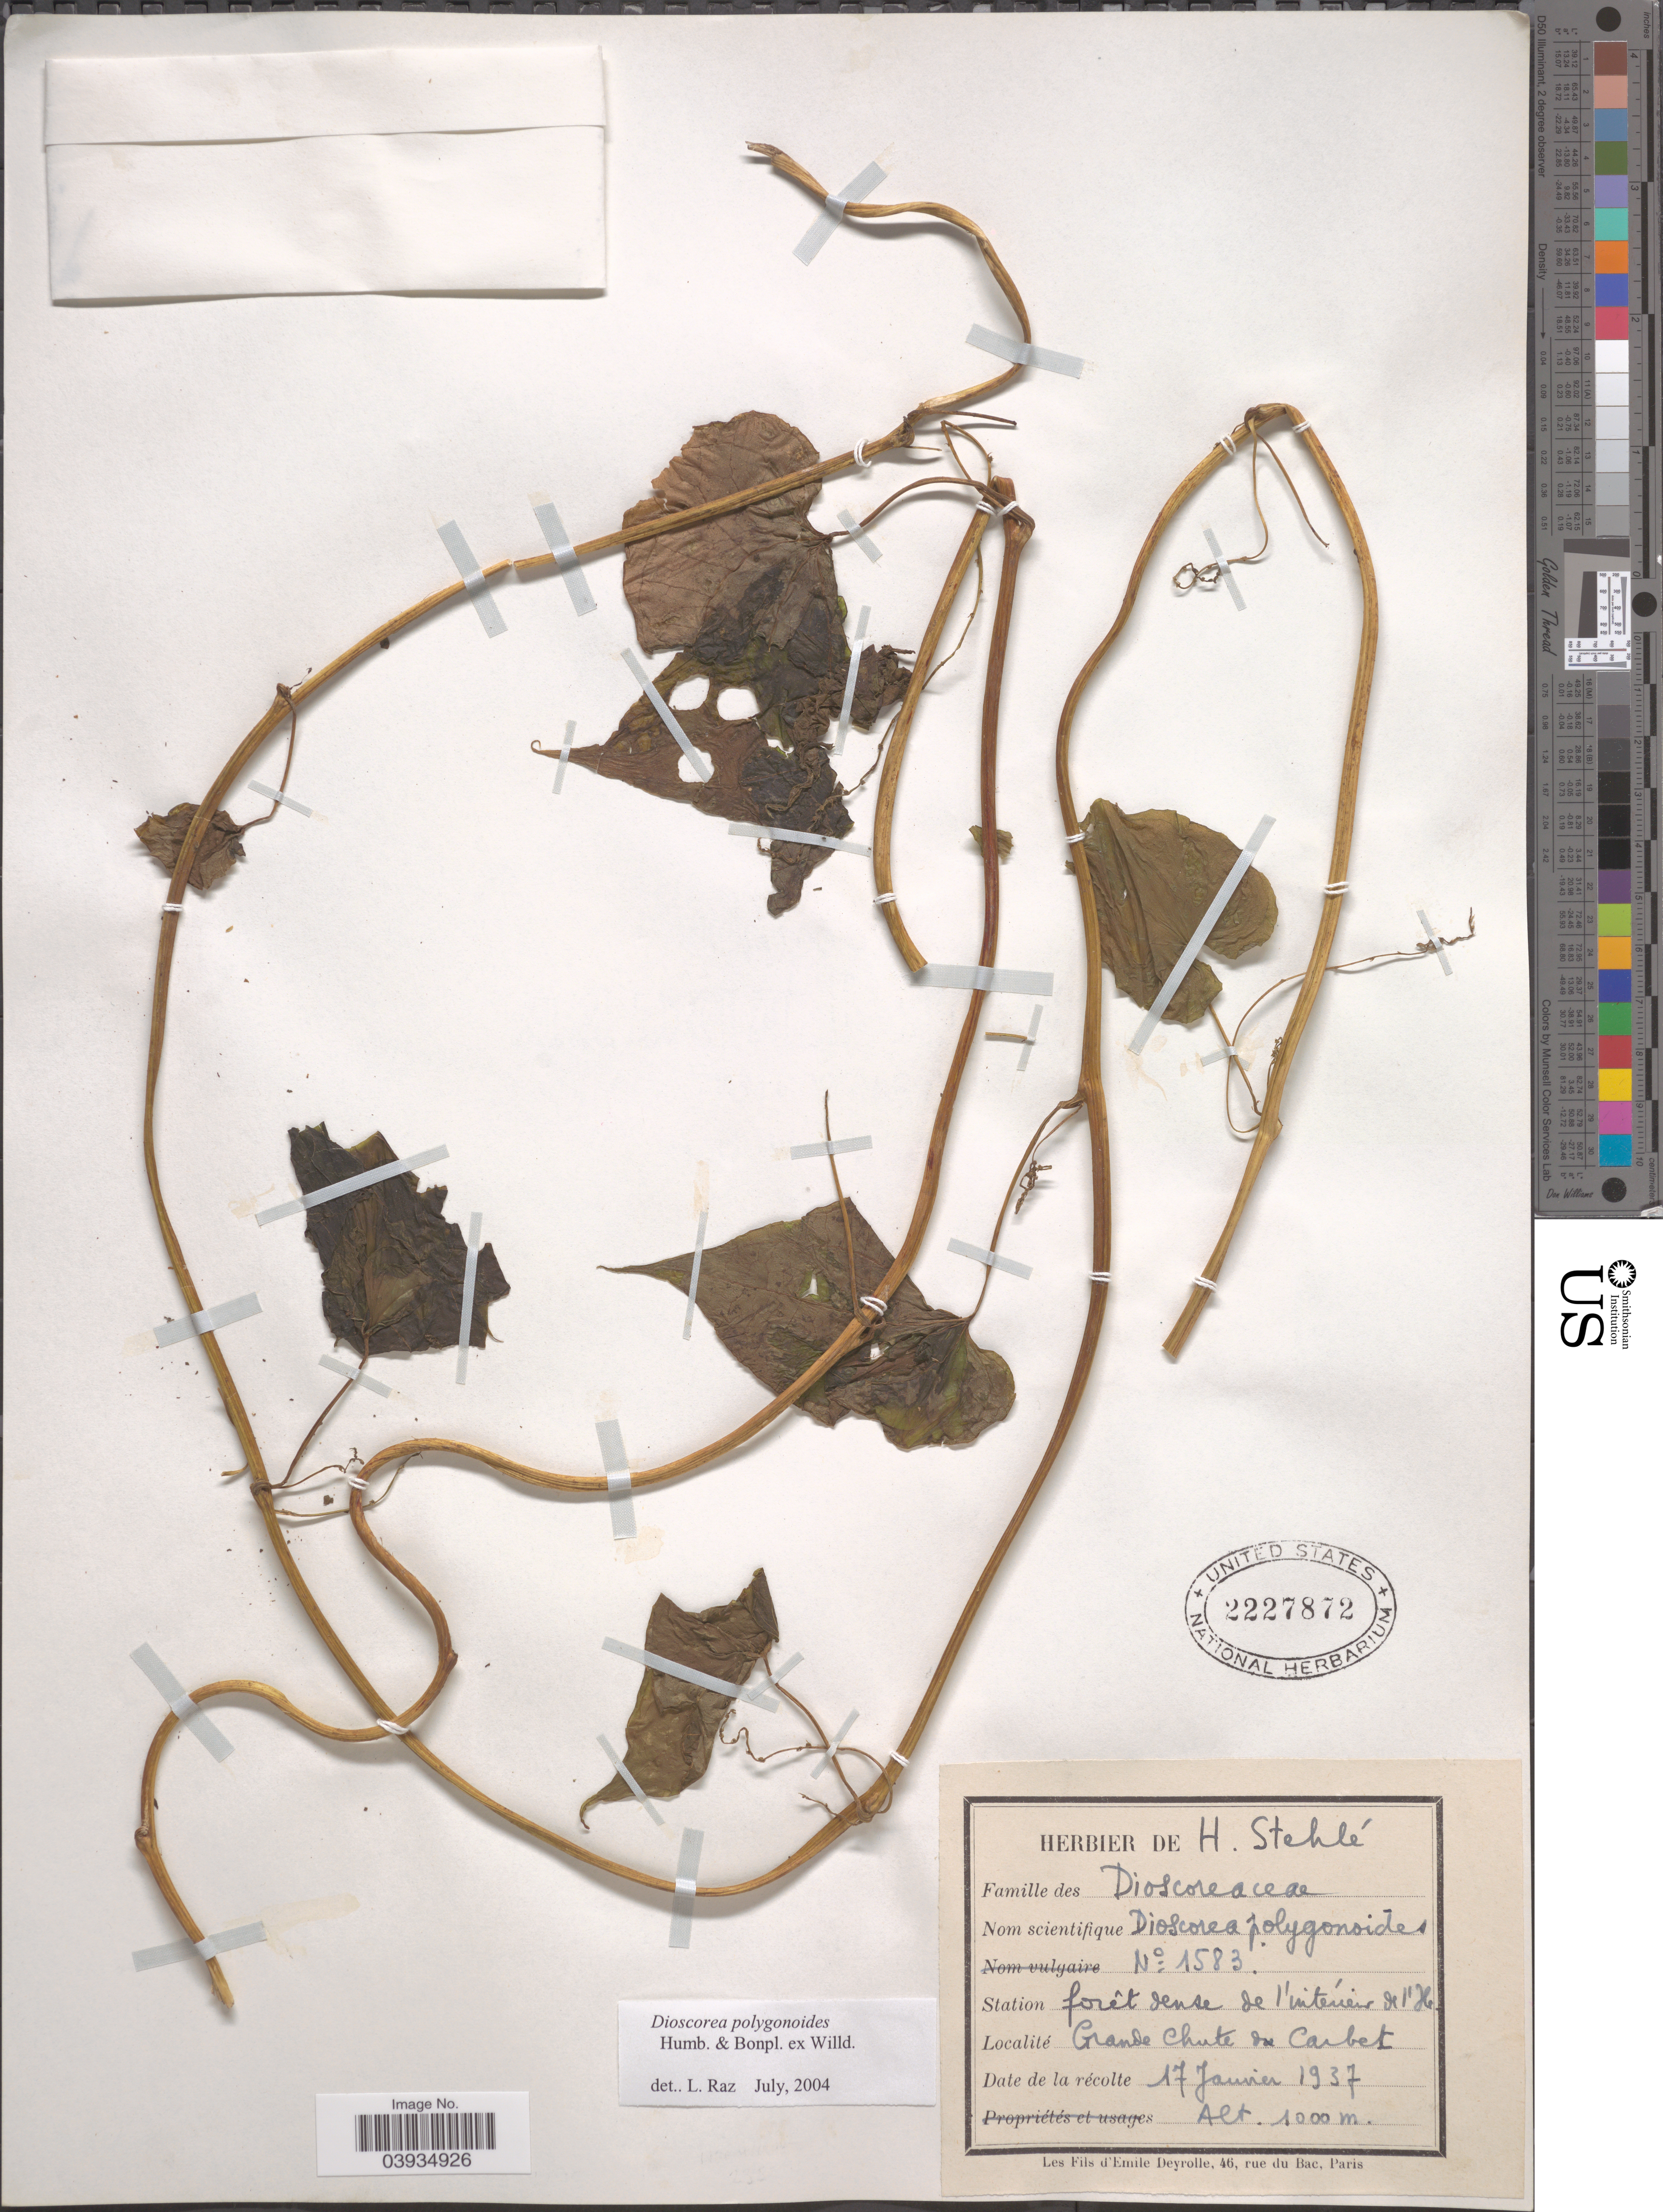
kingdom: Plantae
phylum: Tracheophyta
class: Liliopsida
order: Dioscoreales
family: Dioscoreaceae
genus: Dioscorea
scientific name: Dioscorea polygonoides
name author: Humb. & Bonpl. ex Willd.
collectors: ex herb. H. Stehlé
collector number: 1583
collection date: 1937-01-17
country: Guadeloupe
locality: Station forêt dense de l'intérieur de l'Ile. Grande Chute du Carbet.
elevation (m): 1000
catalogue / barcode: US 2227872